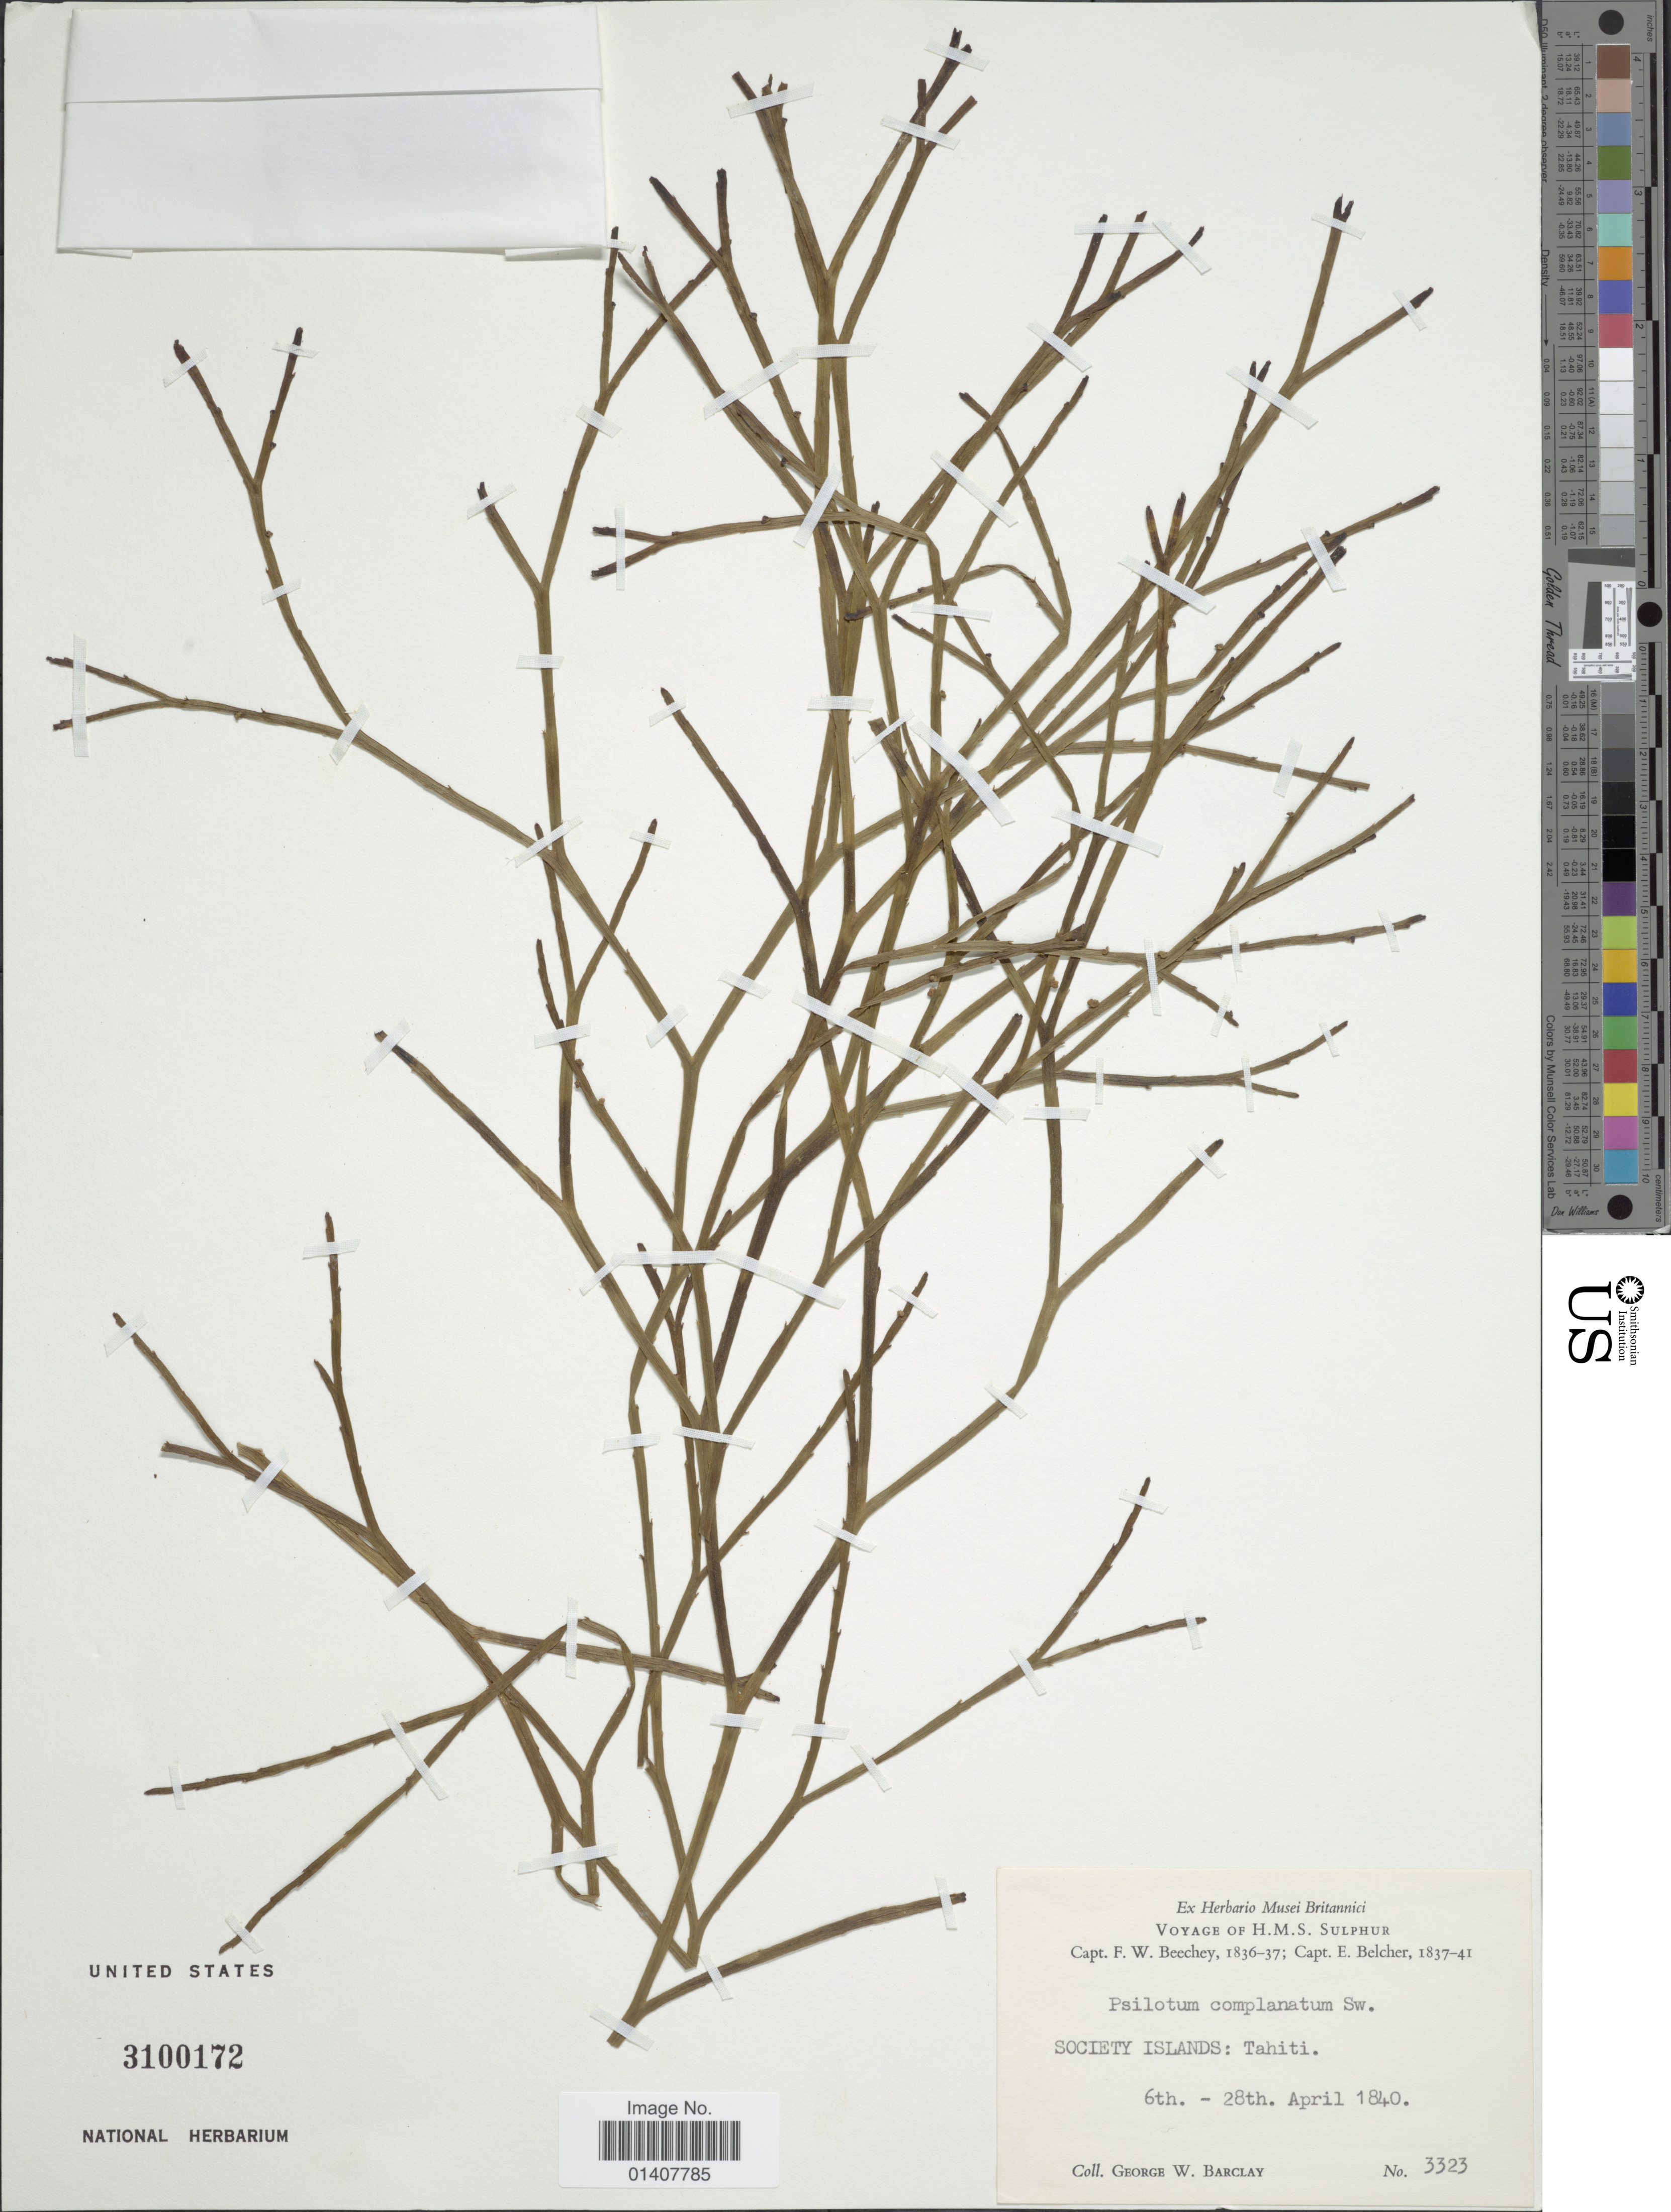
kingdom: Plantae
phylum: Tracheophyta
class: Polypodiopsida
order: Psilotales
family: Psilotaceae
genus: Psilotum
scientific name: Psilotum complanatum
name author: Sw.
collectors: G. W. Barclay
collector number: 3323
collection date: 1840-04-06/1840-04-28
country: French Polynesia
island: Tahiti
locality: Society Islands: Tahiti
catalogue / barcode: US 3100172